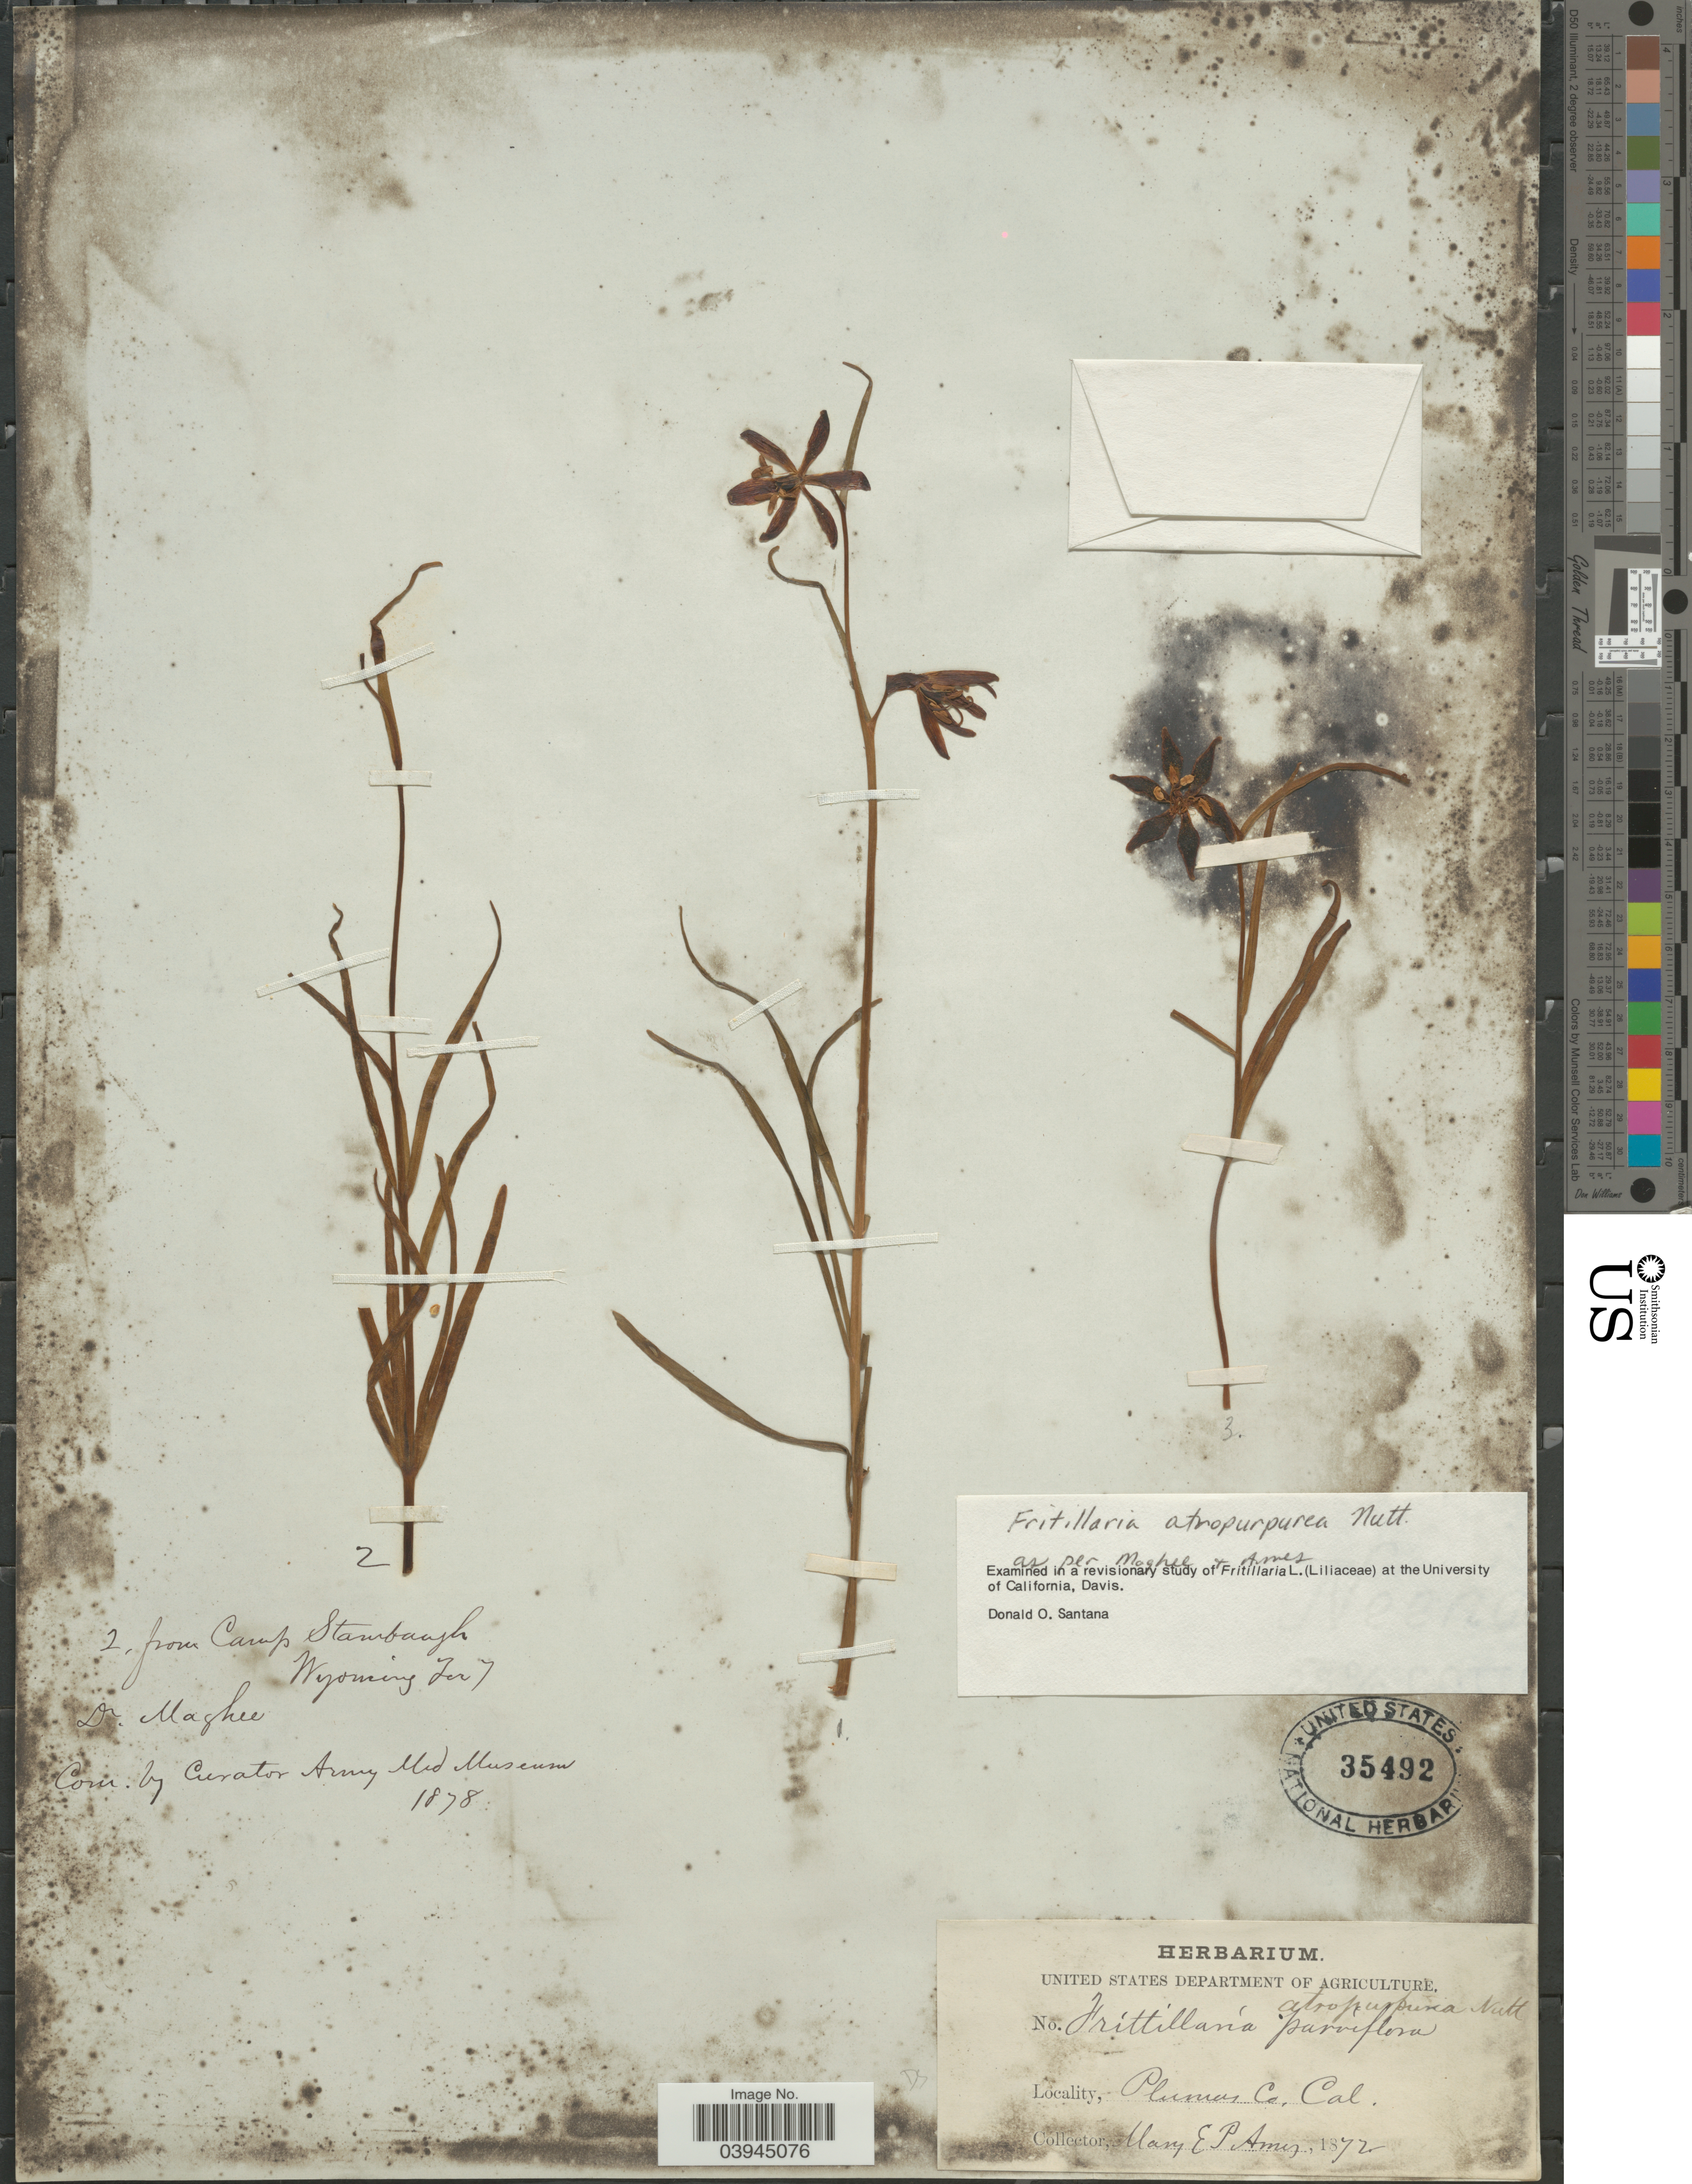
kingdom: Plantae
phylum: Tracheophyta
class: Liliopsida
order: Liliales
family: Liliaceae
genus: Fritillaria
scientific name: Fritillaria atropurpurea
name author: Nutt.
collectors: M. E. P. Ames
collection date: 1872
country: United States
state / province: California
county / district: Plumas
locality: Plumas Co.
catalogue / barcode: US 35492